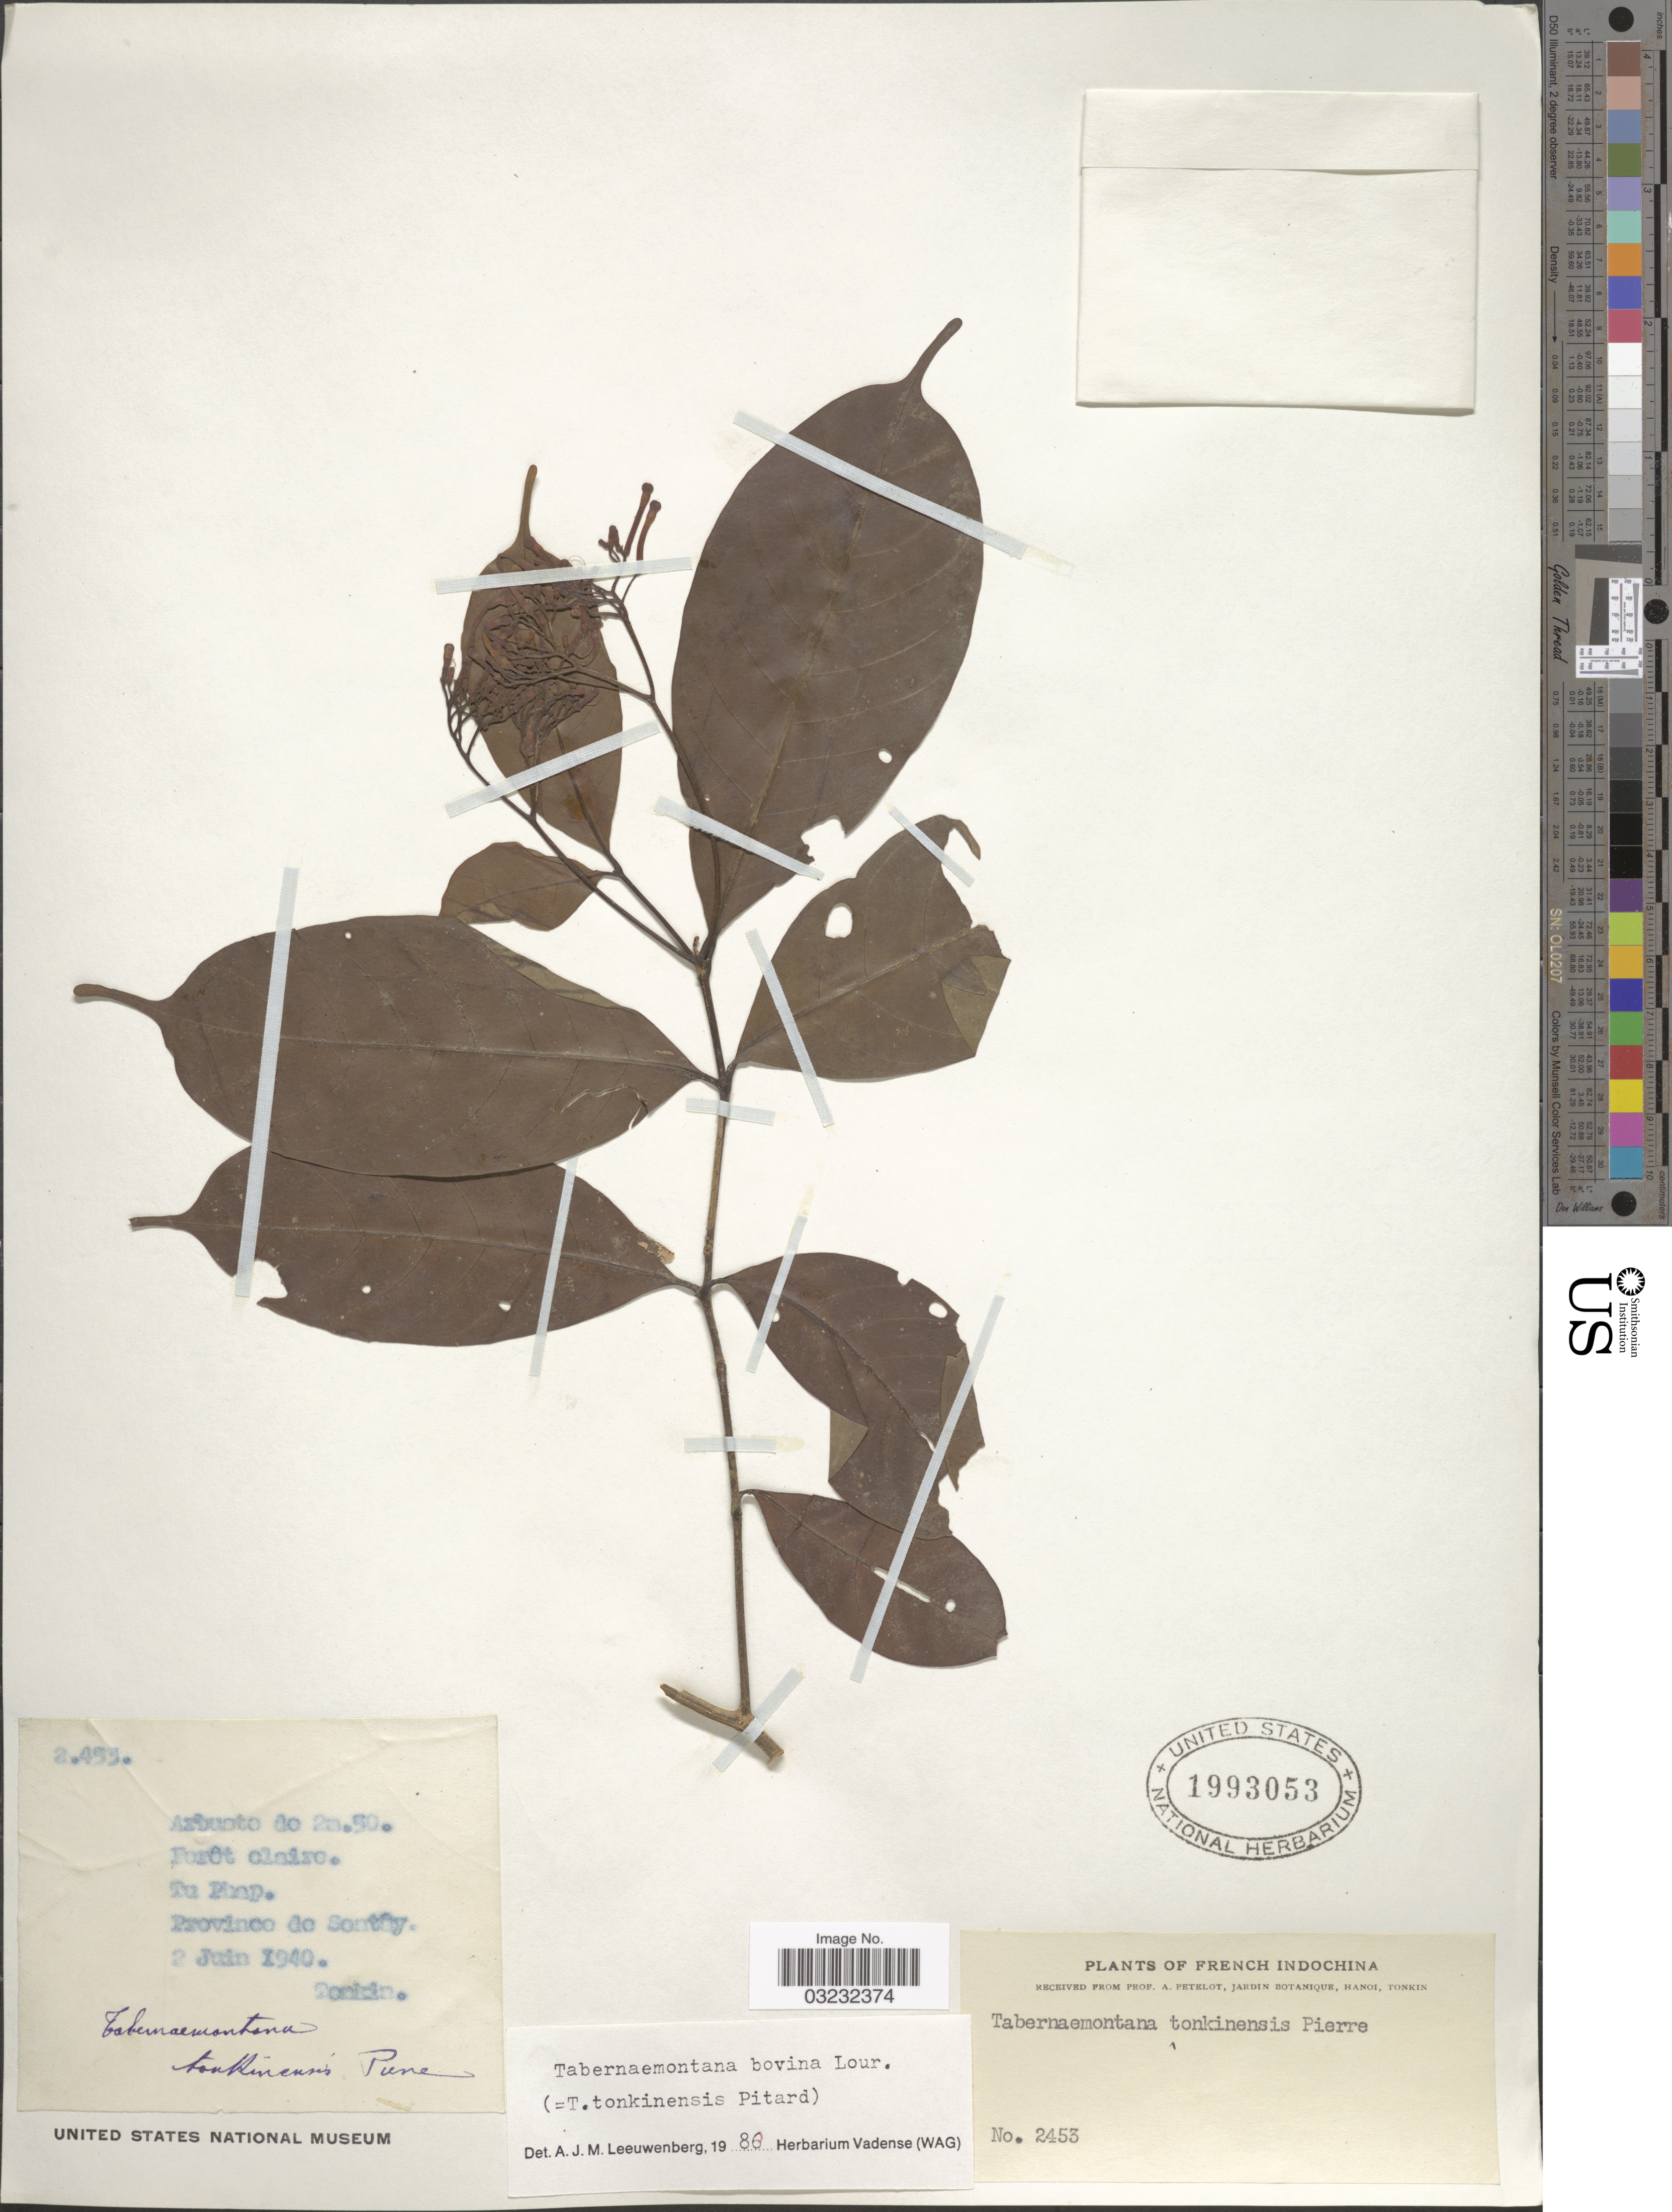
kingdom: Plantae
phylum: Tracheophyta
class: Magnoliopsida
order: Gentianales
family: Apocynaceae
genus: Tabernaemontana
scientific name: Tabernaemontana bovina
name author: Lour.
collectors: P. A. Pételot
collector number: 2455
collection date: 1940-06-02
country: Vietnam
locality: French IndoChina, Tu Phap [interpreted], Province de Sontoy.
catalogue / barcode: US 1993053